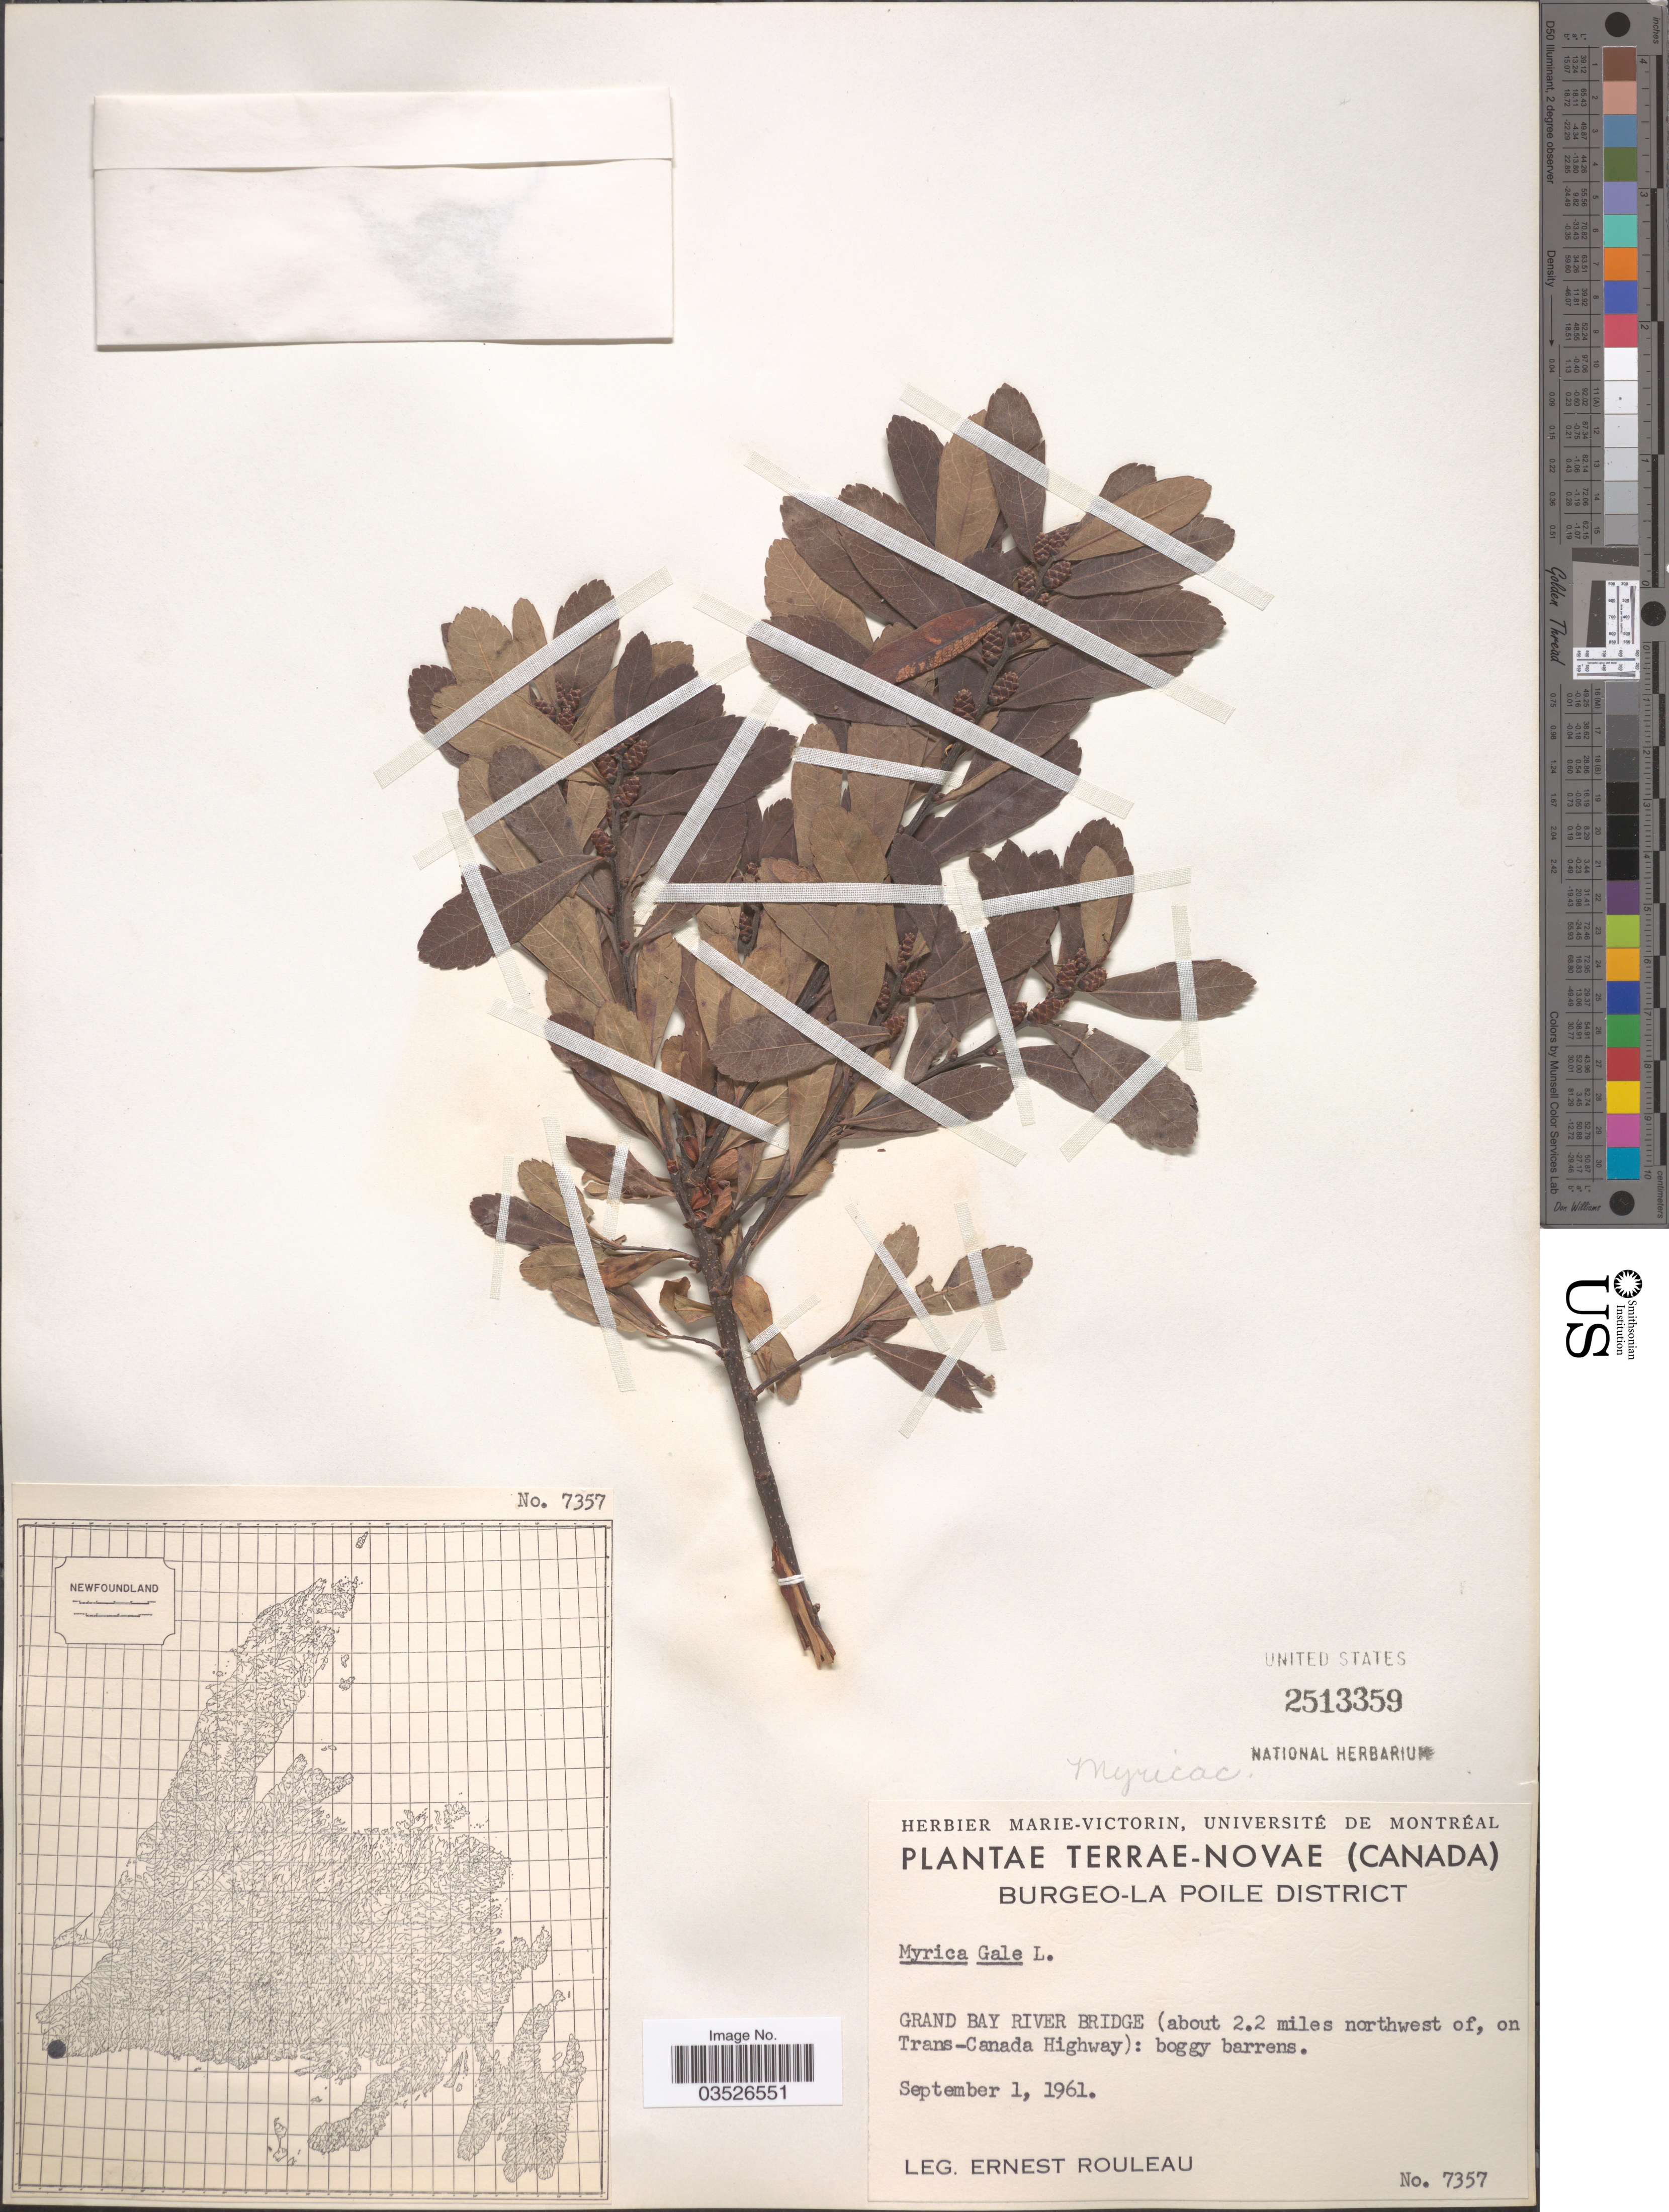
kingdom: Plantae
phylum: Tracheophyta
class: Magnoliopsida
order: Fagales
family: Myricaceae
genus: Myrica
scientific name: Myrica gale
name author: L.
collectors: J. Rouleau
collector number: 7357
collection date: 1961-09-01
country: Canada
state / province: Newfoundland and Labrador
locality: Terrae-Novae Burgeo-La Poile District. Grand Bay River Bridge (about 2.2 miles northwest of, on Trans-Canada Highway).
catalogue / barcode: US 2513359